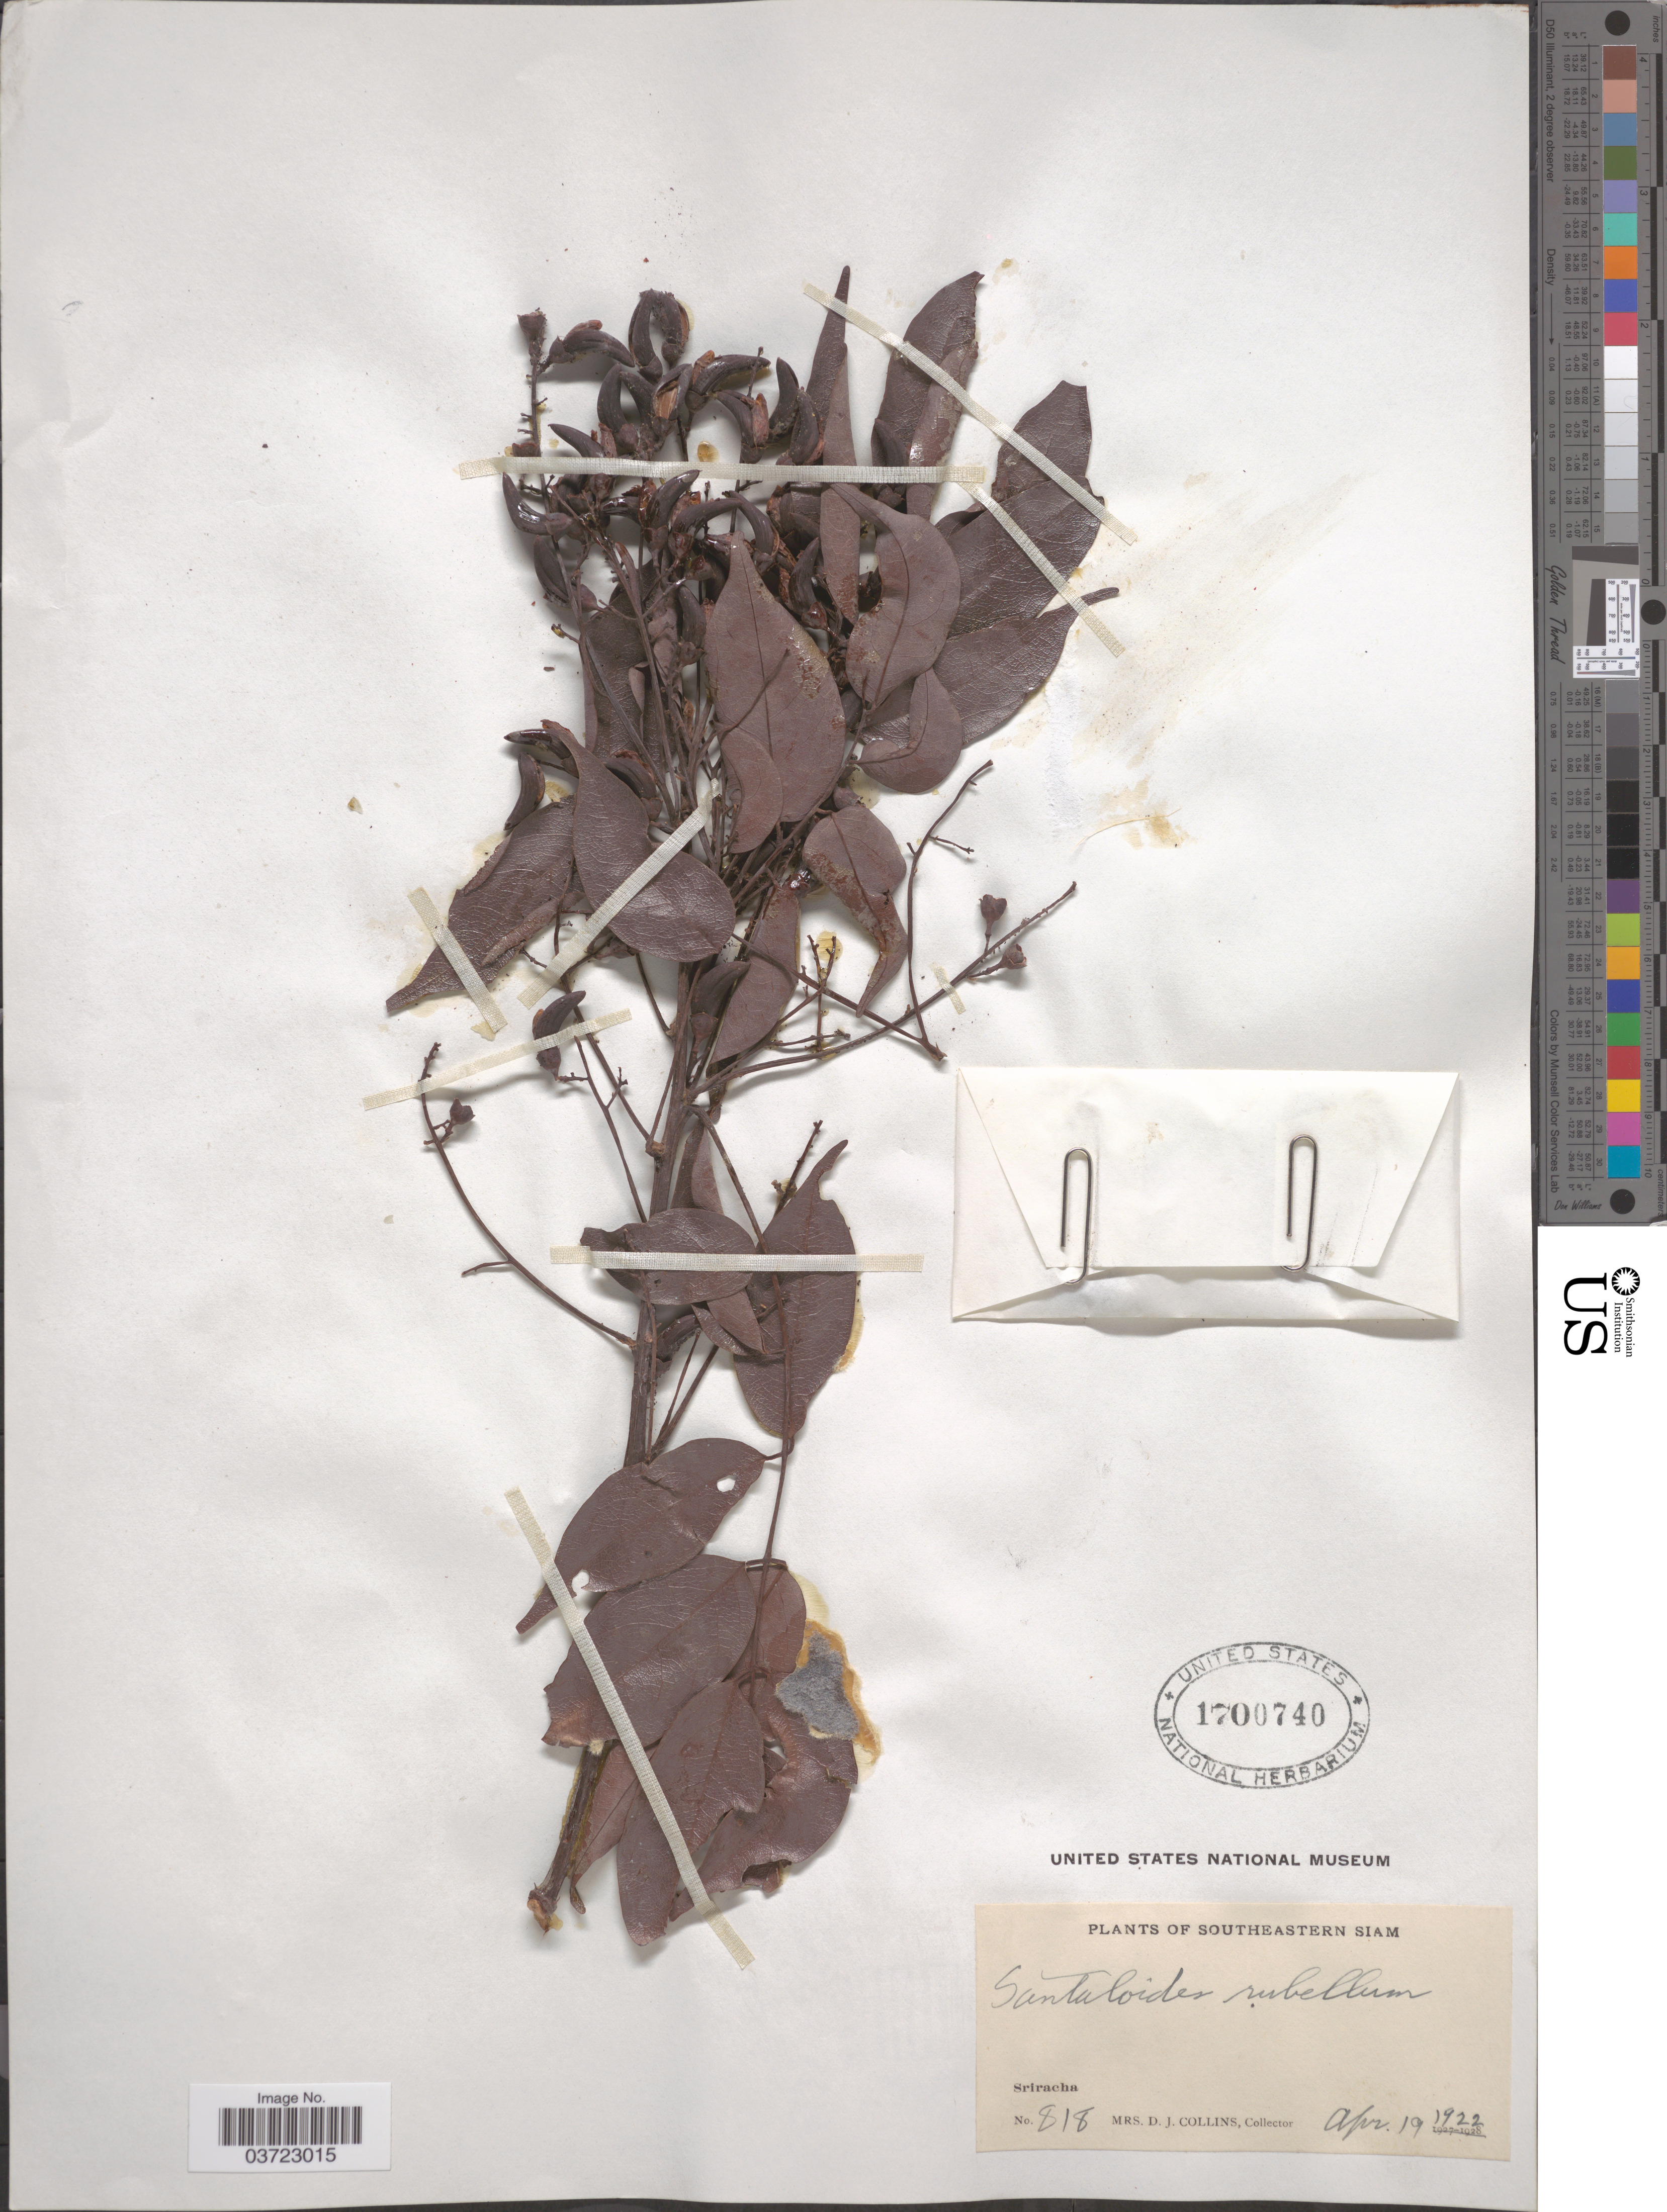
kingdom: Plantae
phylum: Tracheophyta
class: Magnoliopsida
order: Oxalidales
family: Connaraceae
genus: Rourea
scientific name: Rourea minor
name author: (Gaertn.) Leenh.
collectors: Mrs. D. J. Collins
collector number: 818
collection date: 1922-04-19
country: Thailand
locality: Southeastern Siam. Sriracha.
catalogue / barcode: US 1700740